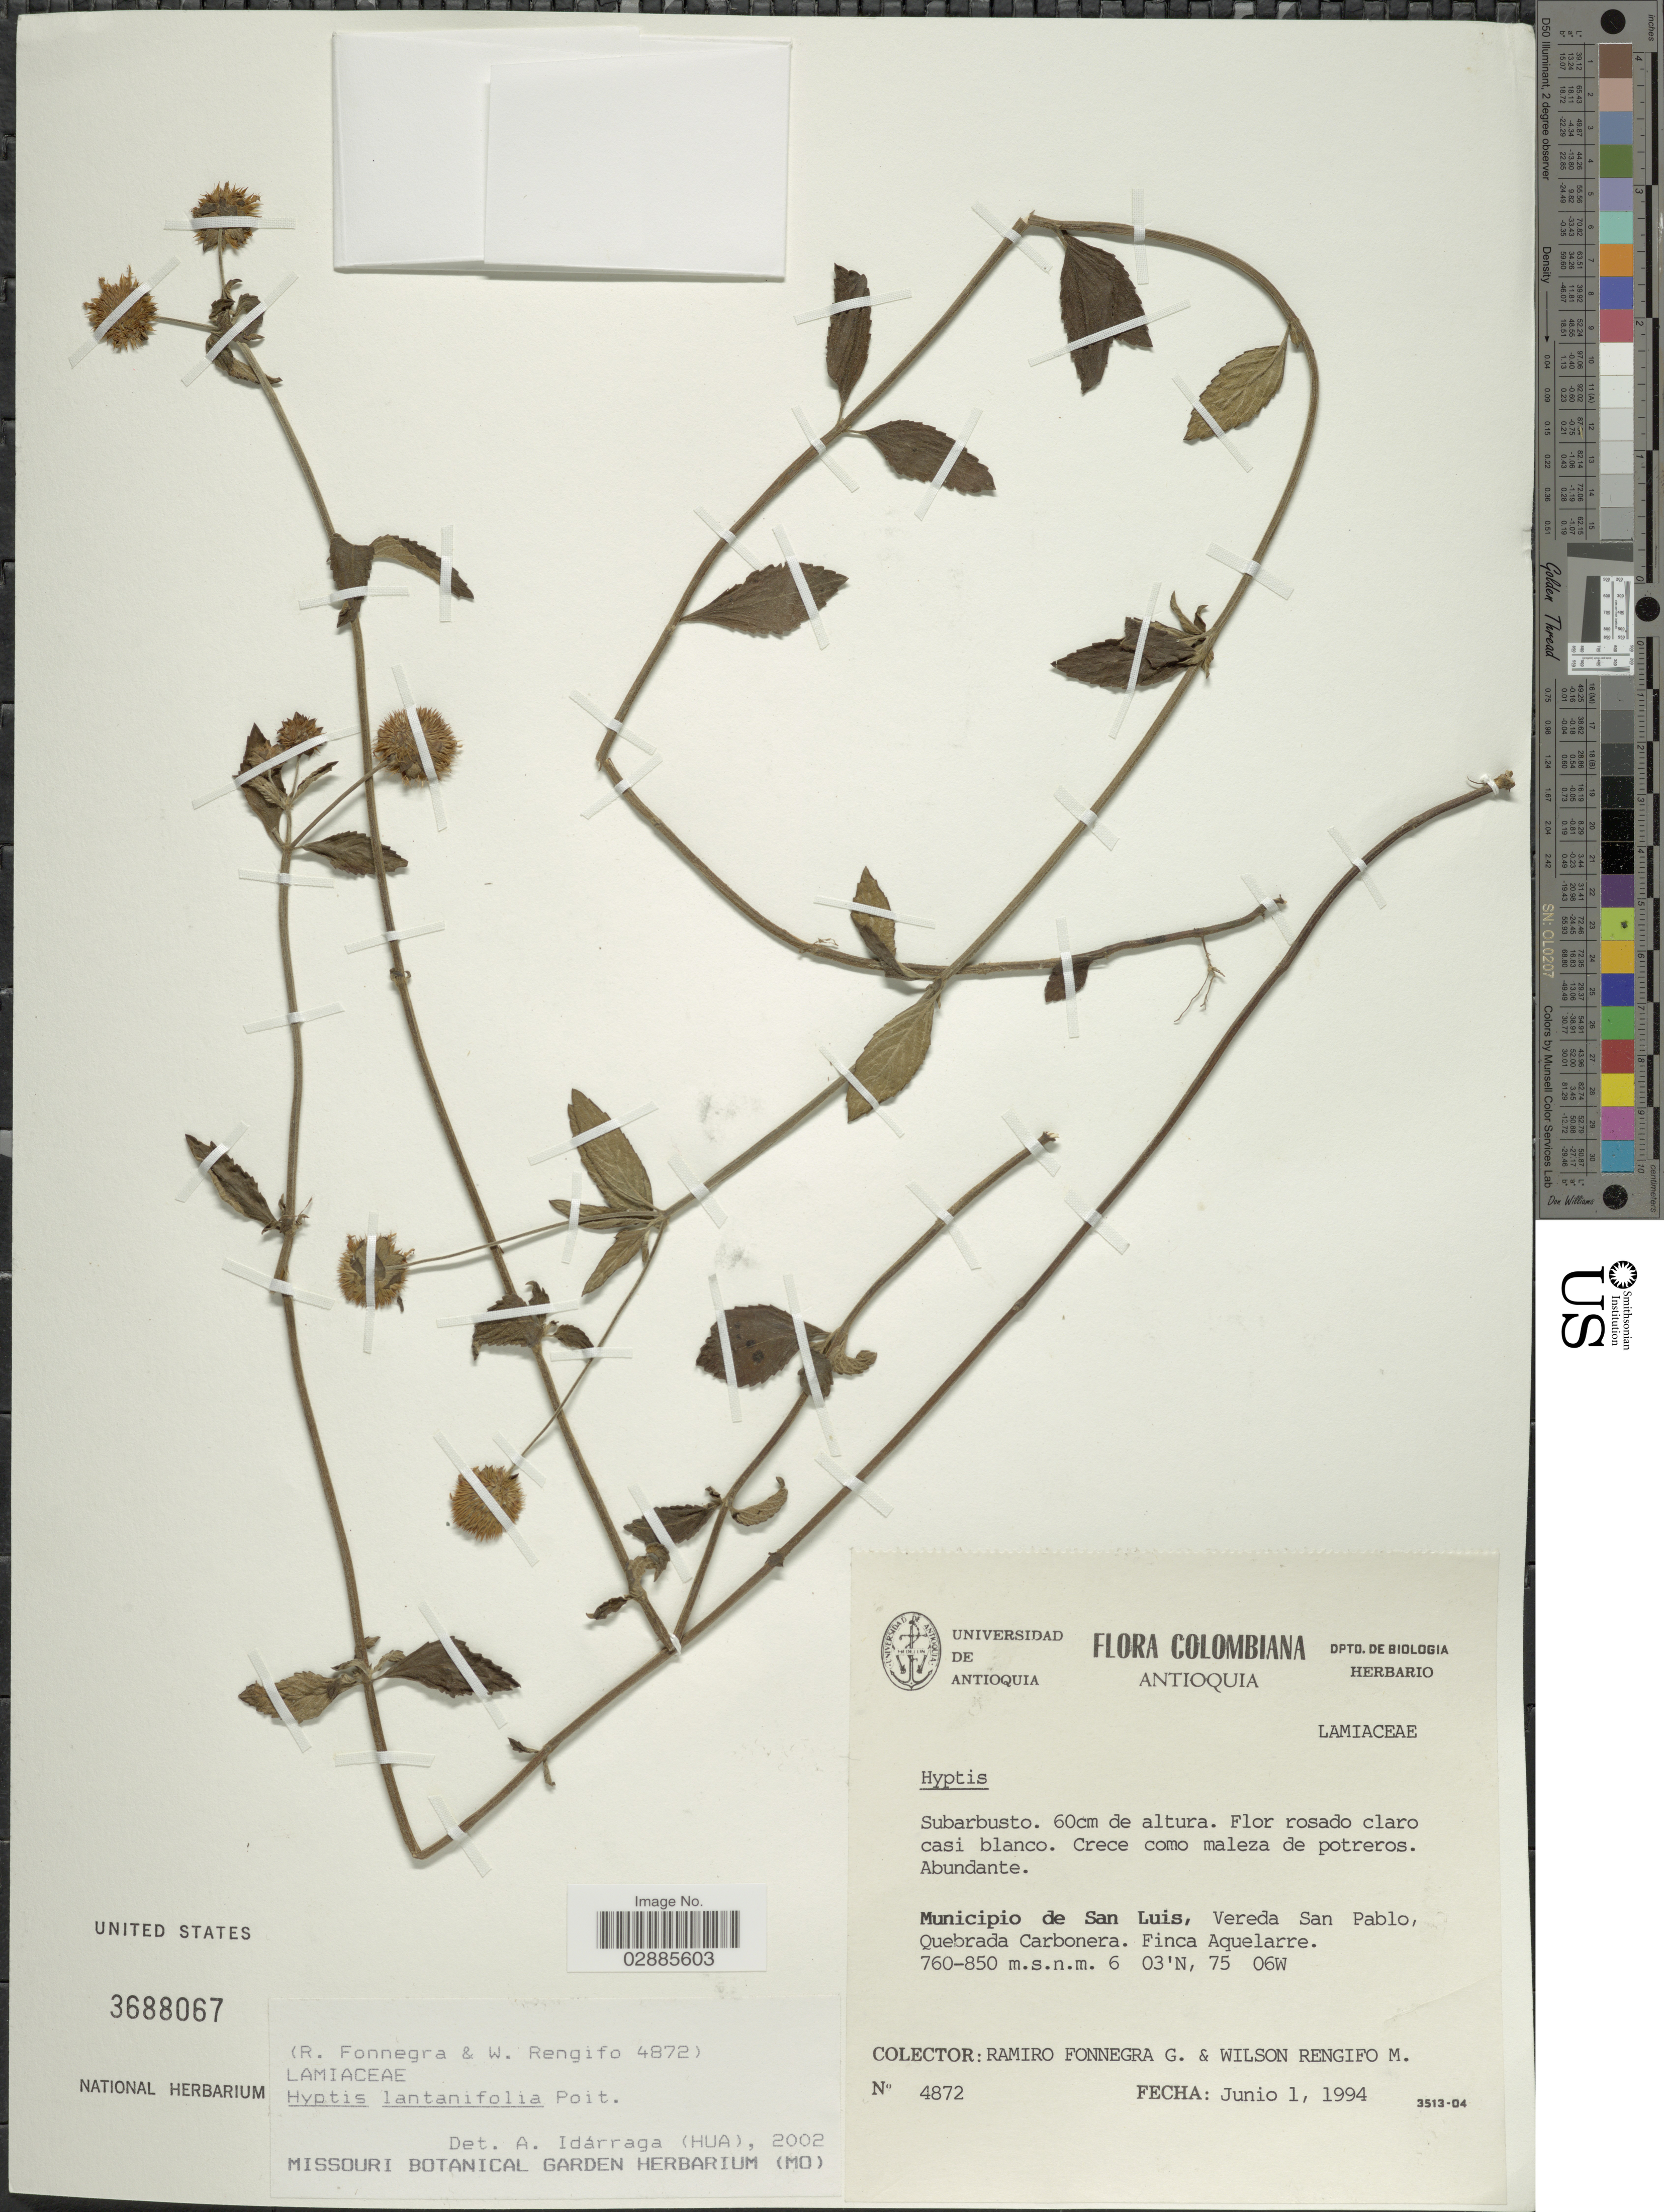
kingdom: Plantae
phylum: Tracheophyta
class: Magnoliopsida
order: Lamiales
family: Lamiaceae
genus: Hyptis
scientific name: Hyptis lantanifolia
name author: Poit.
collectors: R. Fonnegra G. & W. Rengifo M.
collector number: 4872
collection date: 1994-06-01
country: Colombia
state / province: Antioquia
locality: Municipio de San Luis, Vereda San Pablo, Quebrada Carbonera. Finca Aquelarre.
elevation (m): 760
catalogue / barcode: US 3688067